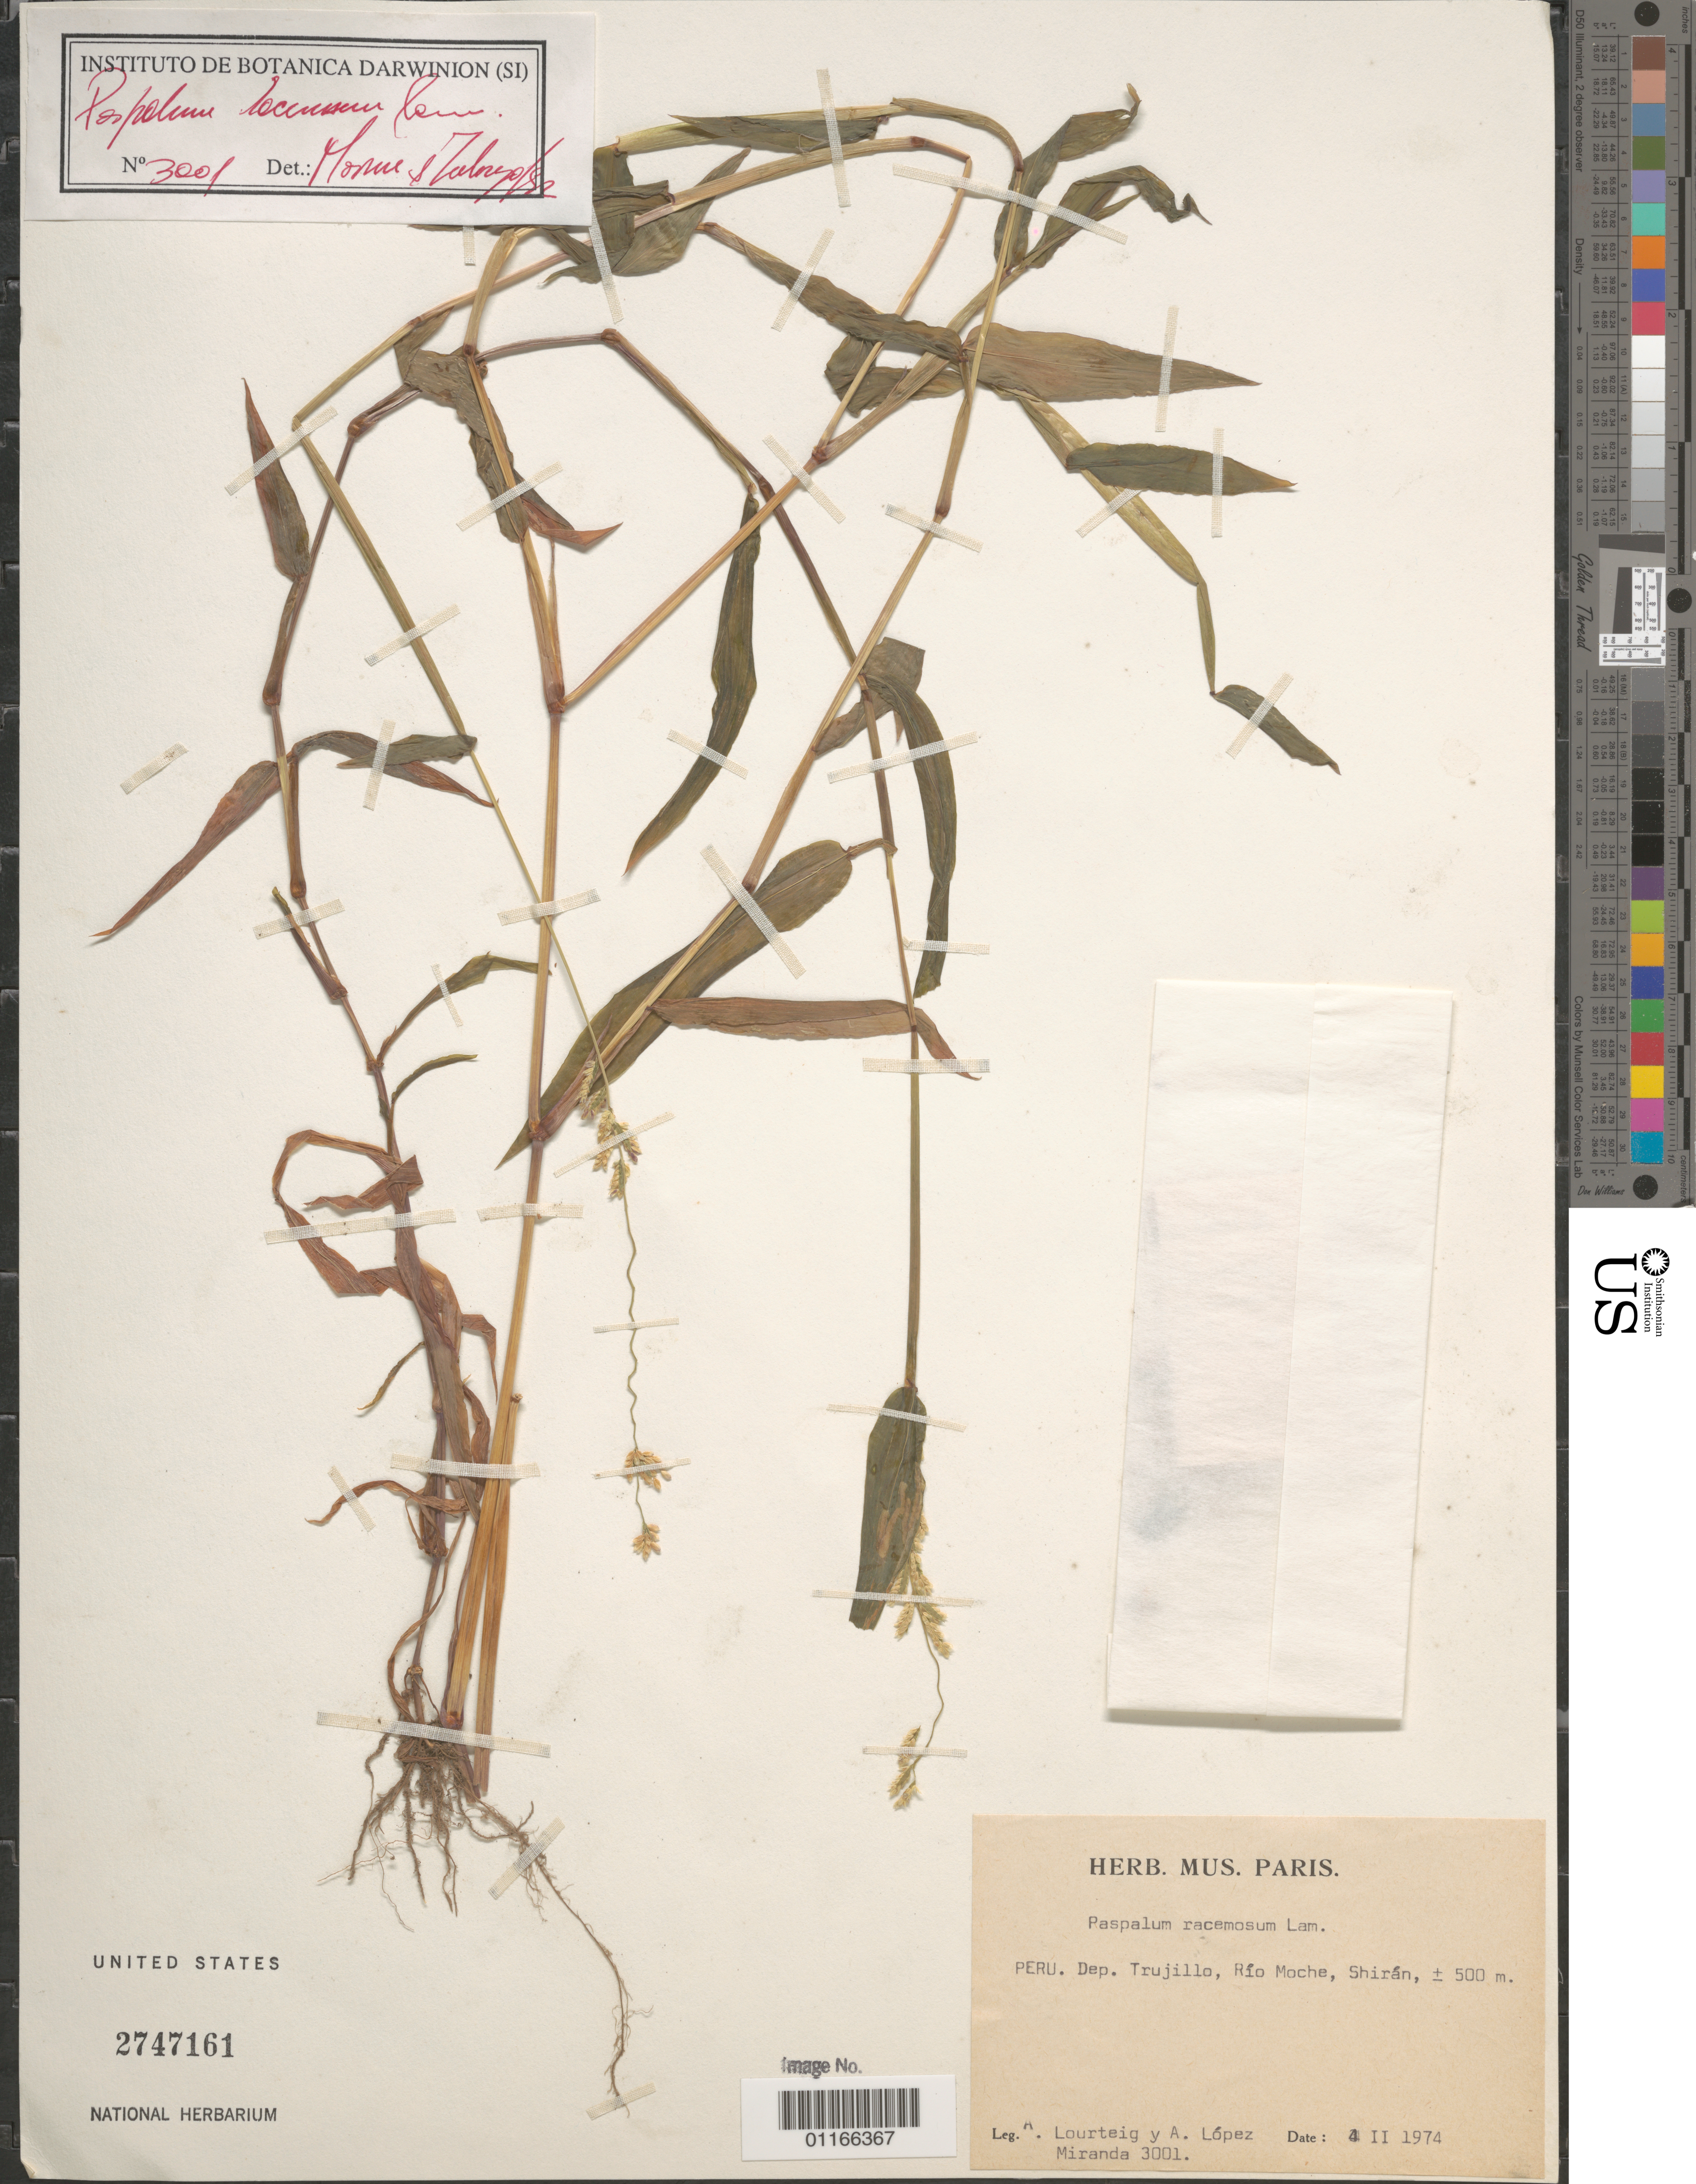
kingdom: Plantae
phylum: Tracheophyta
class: Liliopsida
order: Poales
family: Poaceae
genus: Paspalum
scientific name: Paspalum racemosum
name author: Lam.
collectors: A. Lourteig & A. López M.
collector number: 3001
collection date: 1974-02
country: Peru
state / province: La Libertad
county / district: Trujillo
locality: Rio Moche, Shiran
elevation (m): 500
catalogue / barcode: US 2747161